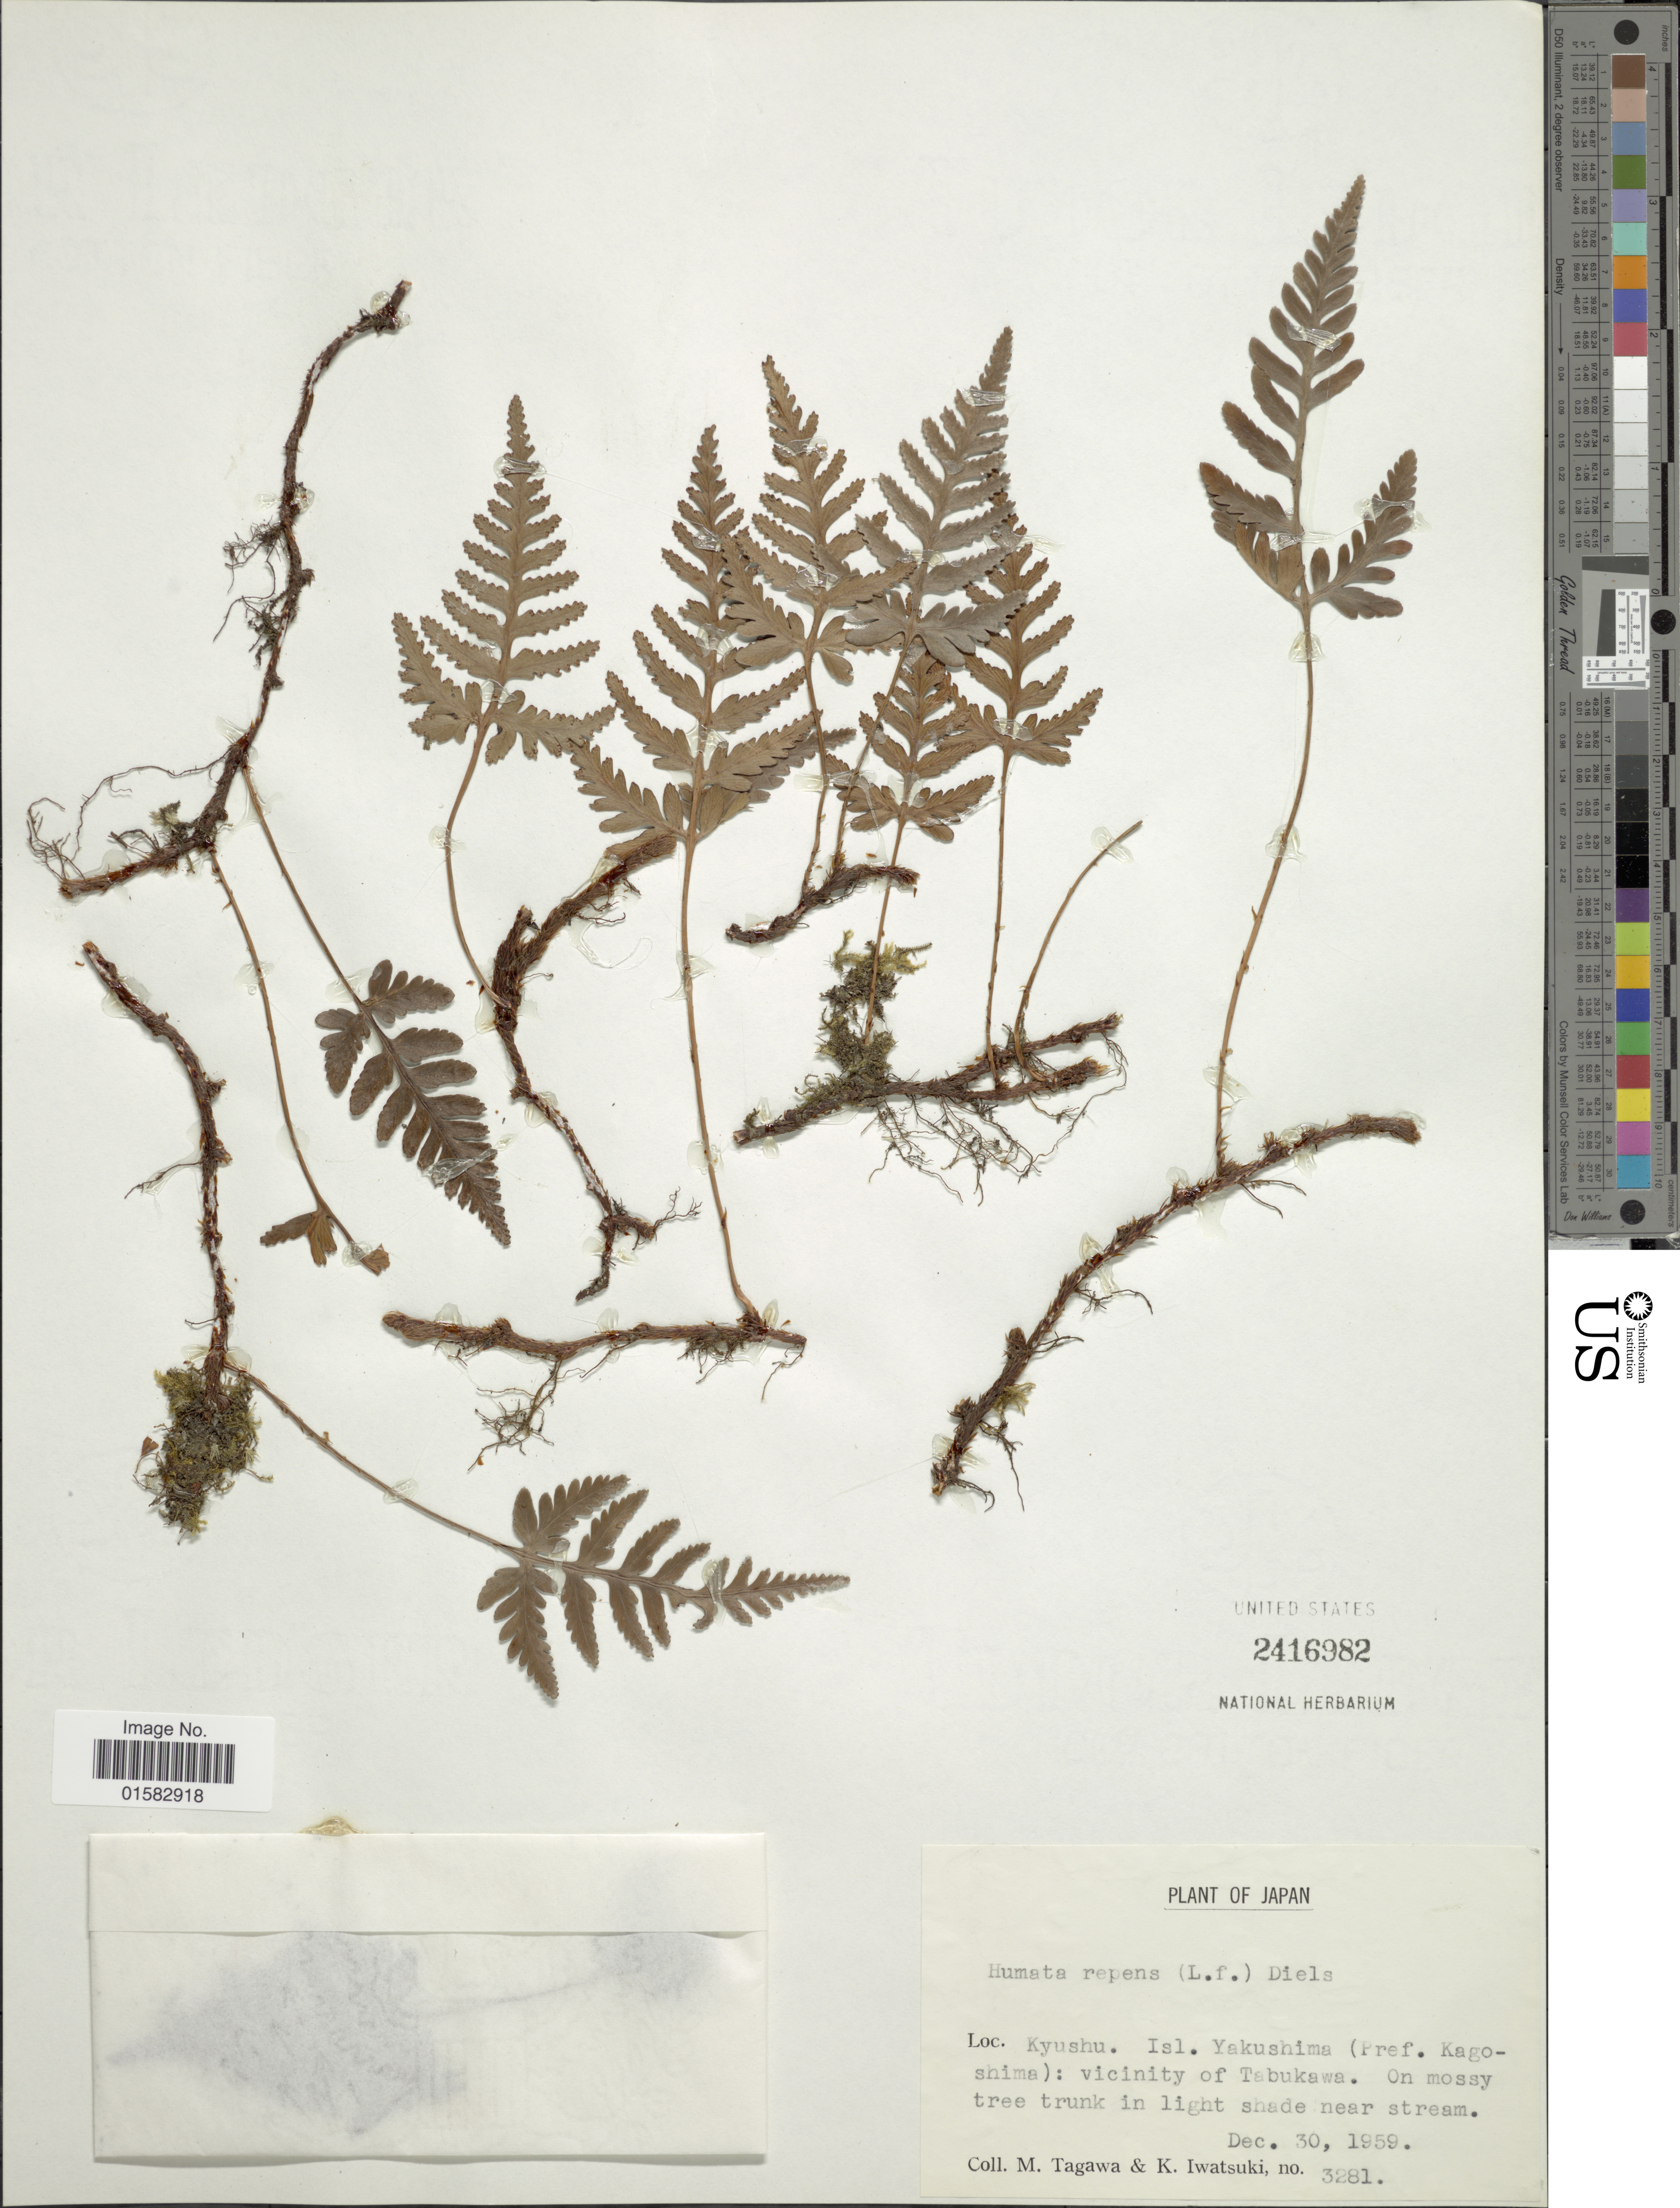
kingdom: Plantae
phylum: Tracheophyta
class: Polypodiopsida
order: Polypodiales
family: Davalliaceae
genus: Davallia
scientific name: Davallia repens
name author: (L. f.) Kuhn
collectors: M. Tagawa & K. Iwatsuki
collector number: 3281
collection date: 1959-12-30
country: Japan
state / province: Kagosima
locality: Kyushu. Isl. Yakushima: vicinity of Tabukawa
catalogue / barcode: US 2416982